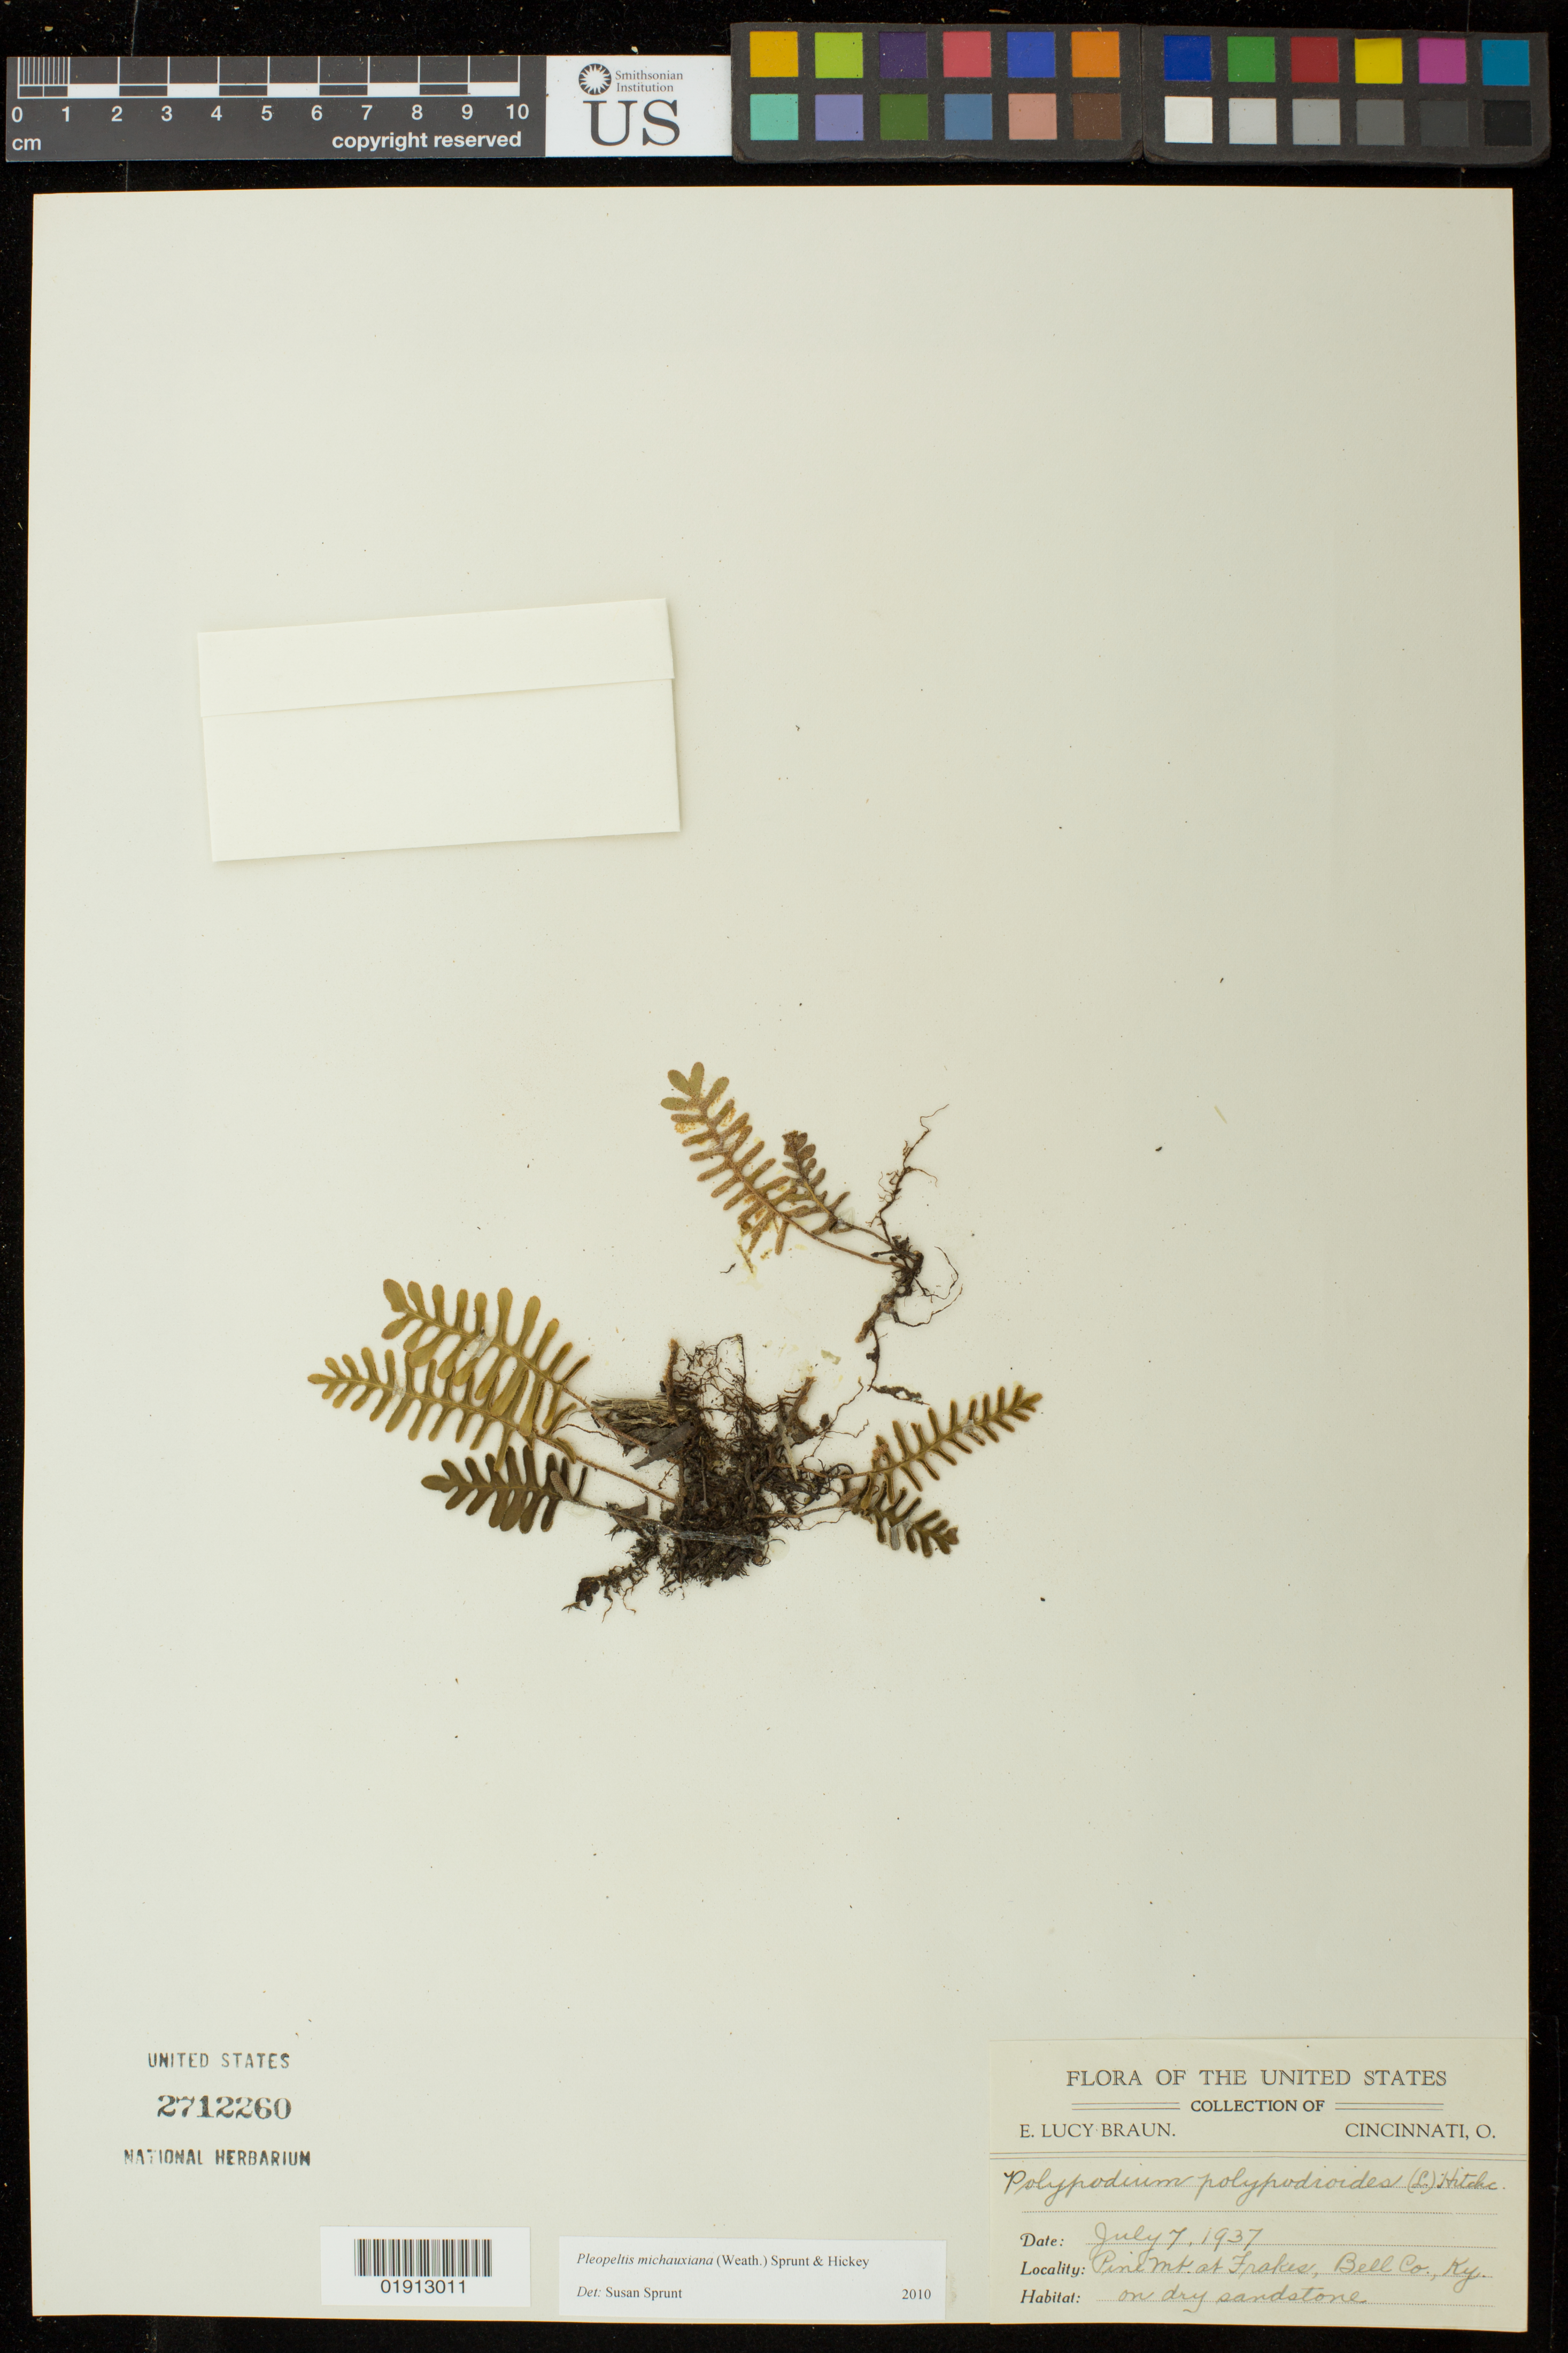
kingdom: Plantae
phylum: Tracheophyta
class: Polypodiopsida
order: Polypodiales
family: Polypodiaceae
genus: Pleopeltis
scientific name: Pleopeltis michauxiana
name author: (Weath.) Hickey & Sprunt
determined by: Sprunt, S. V.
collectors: E. L. Braun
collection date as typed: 07 Jul 1937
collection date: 1937-07-07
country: United States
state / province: Kentucky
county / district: Bell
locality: Pine Mt. at Frakes.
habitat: on dry sandstone.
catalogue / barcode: US 2712260